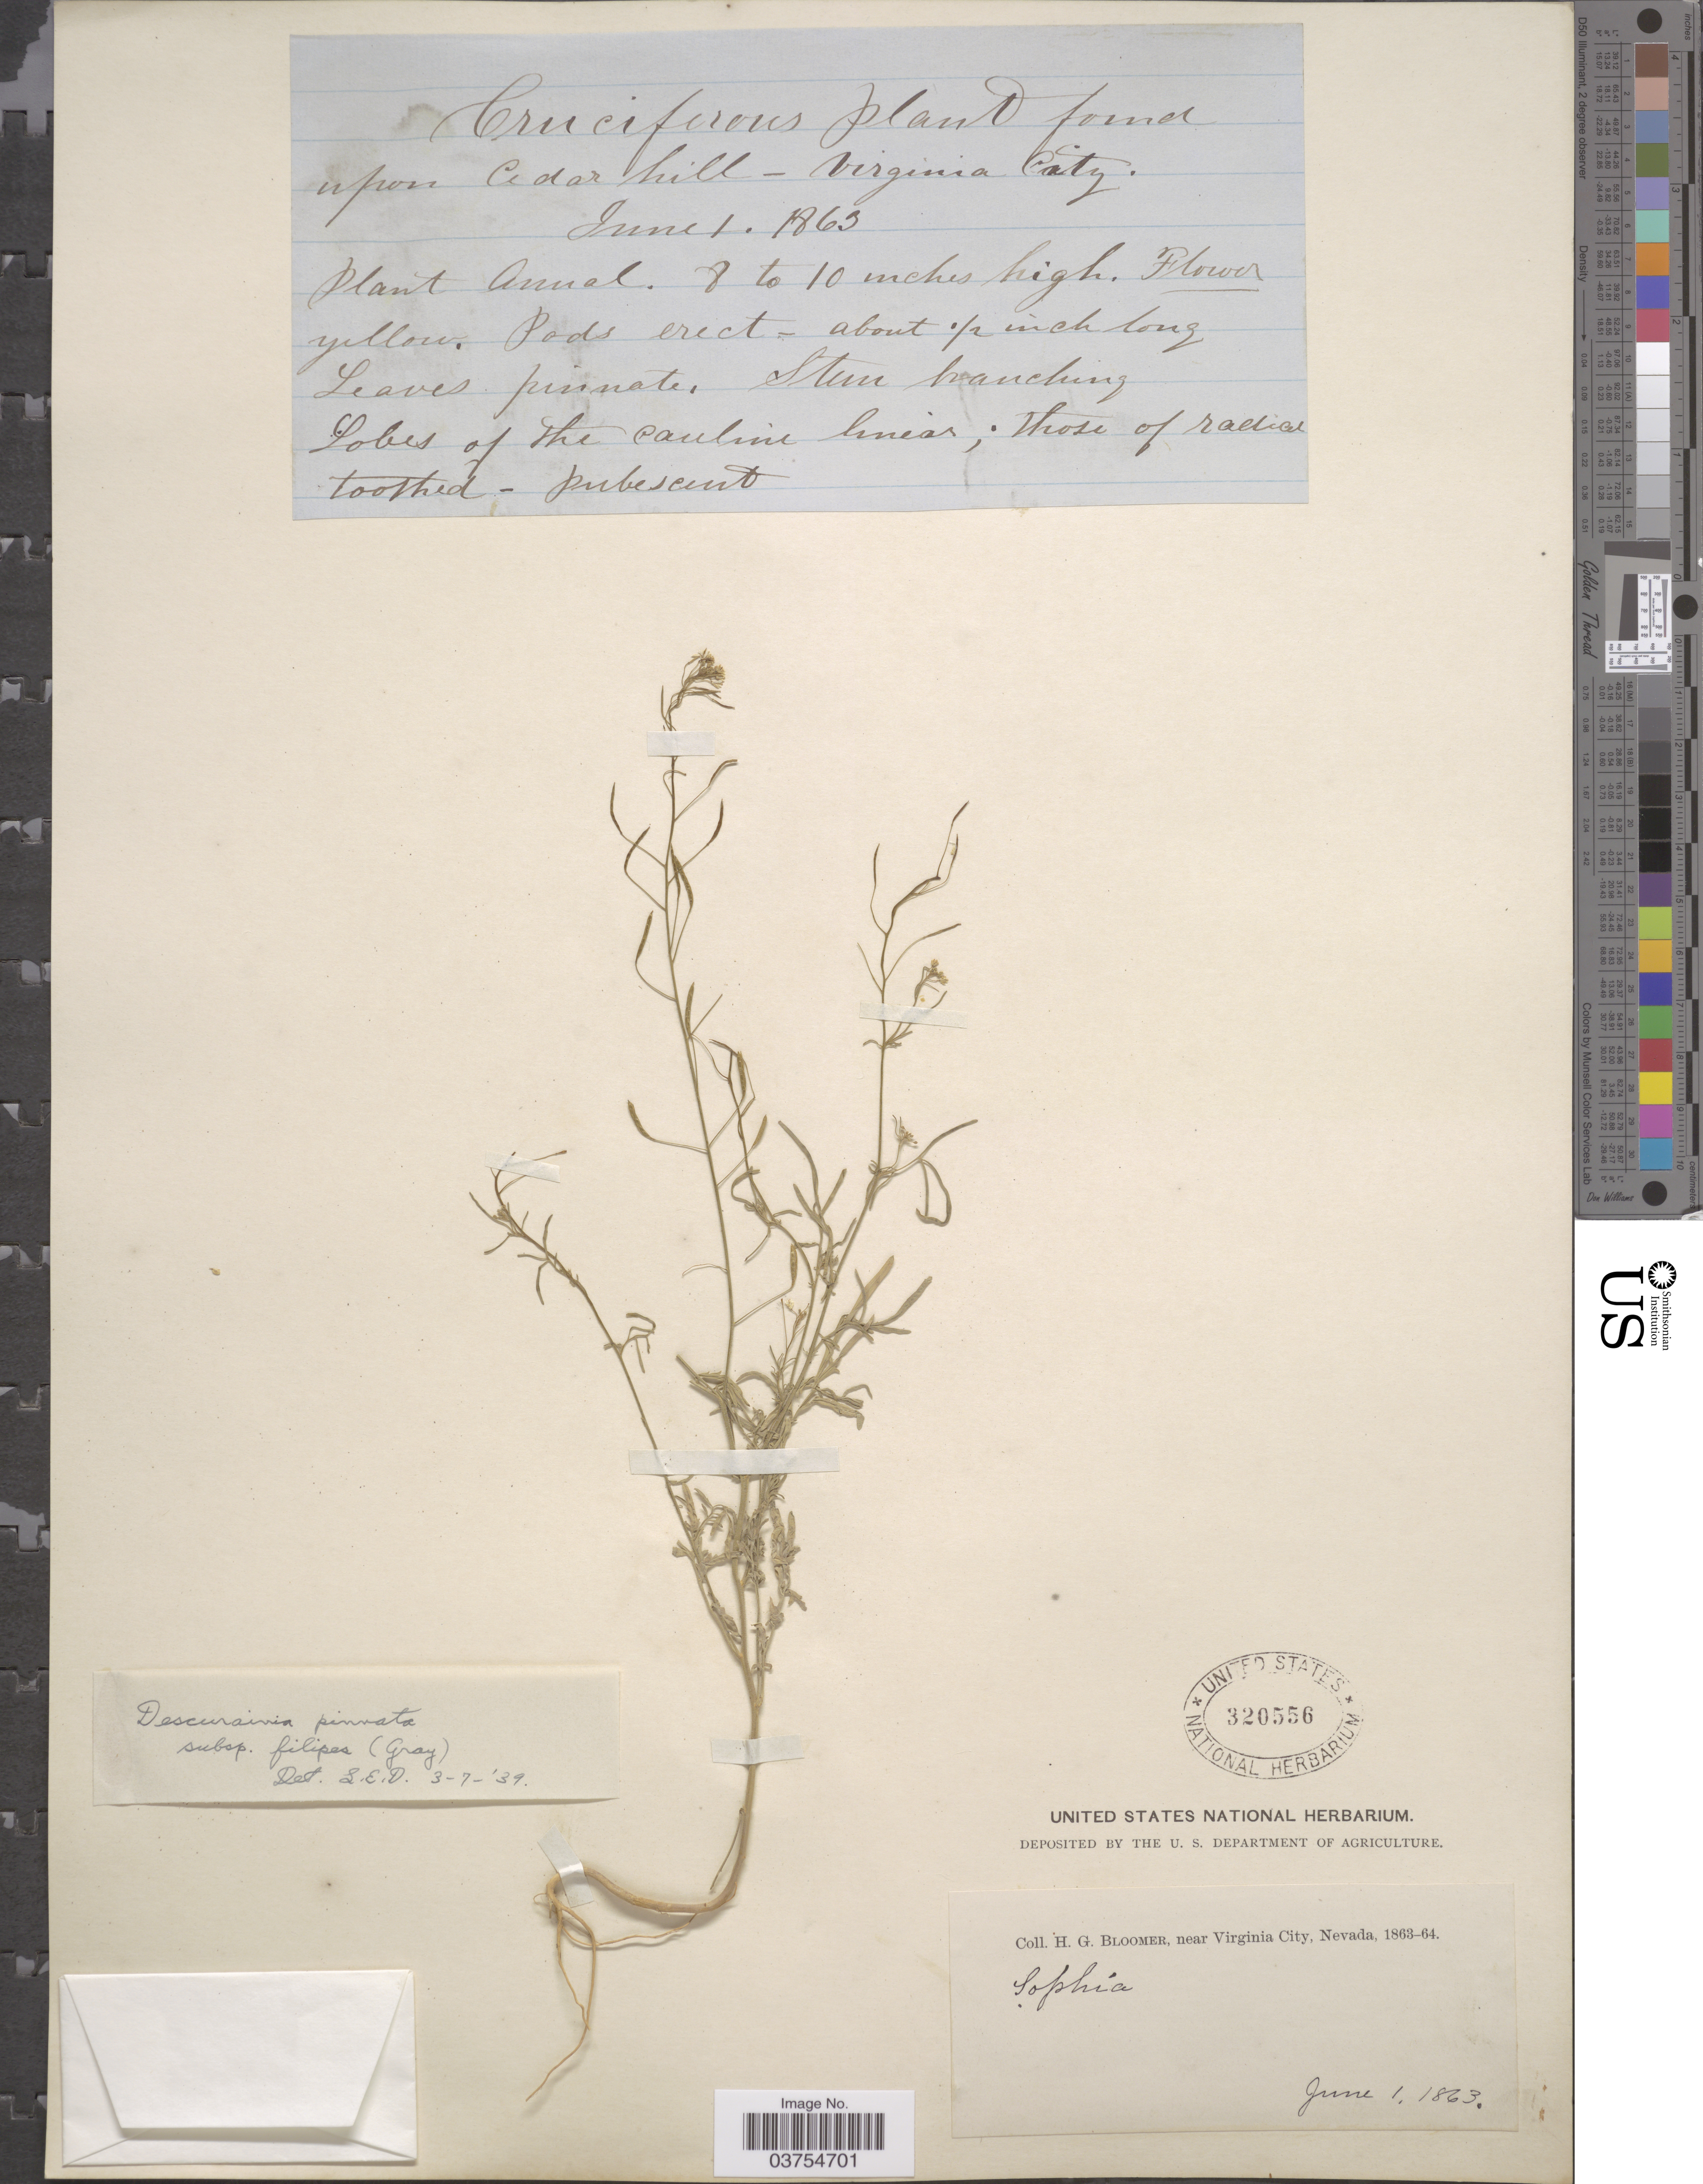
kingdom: Plantae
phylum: Tracheophyta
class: Magnoliopsida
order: Brassicales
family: Brassicaceae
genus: Descurainia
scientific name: Descurainia pinnata subsp. filipes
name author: (A. Gray) Detling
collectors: H. Bloomer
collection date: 1863-06-01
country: United States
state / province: Nevada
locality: Upon Cedar hill - near Virginia City.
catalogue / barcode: US 320556